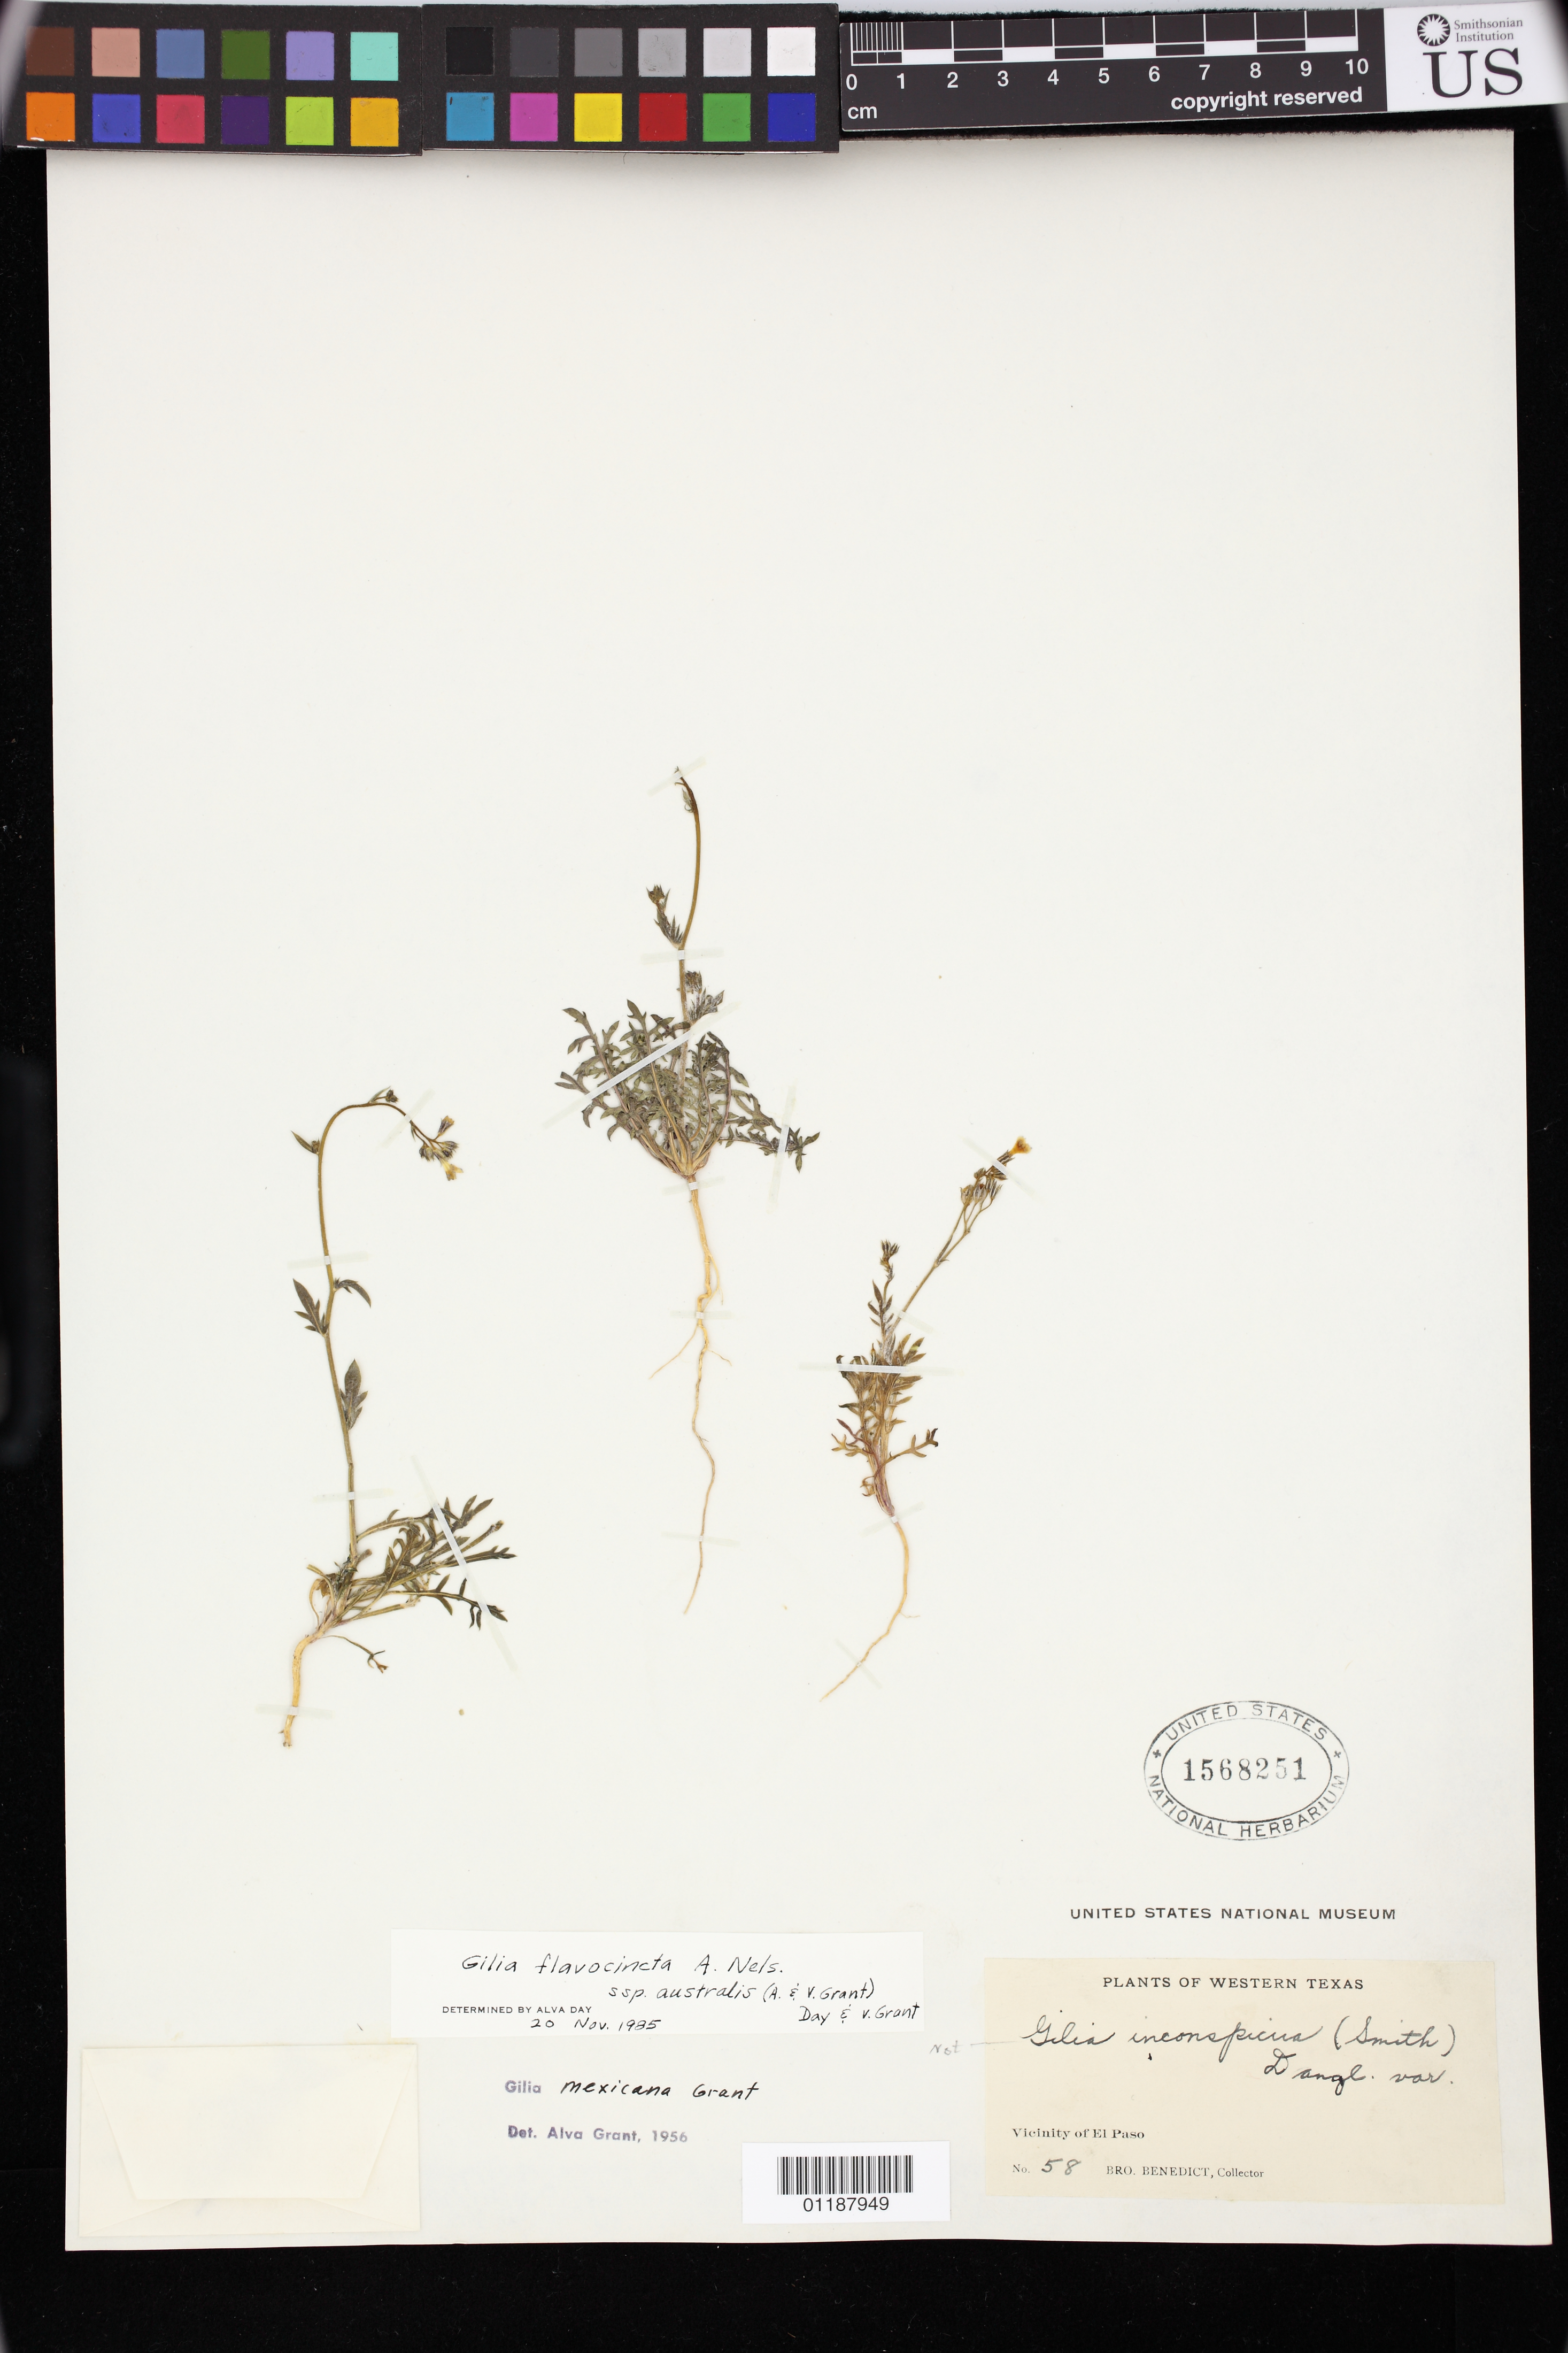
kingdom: Plantae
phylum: Tracheophyta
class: Magnoliopsida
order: Ericales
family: Polemoniaceae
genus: Gilia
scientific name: Gilia flavocincta subsp. australis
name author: A. Nelson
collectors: Bro. Benedict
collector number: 58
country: United States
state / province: Texas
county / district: El Paso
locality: El Paso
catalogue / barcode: US 1568251